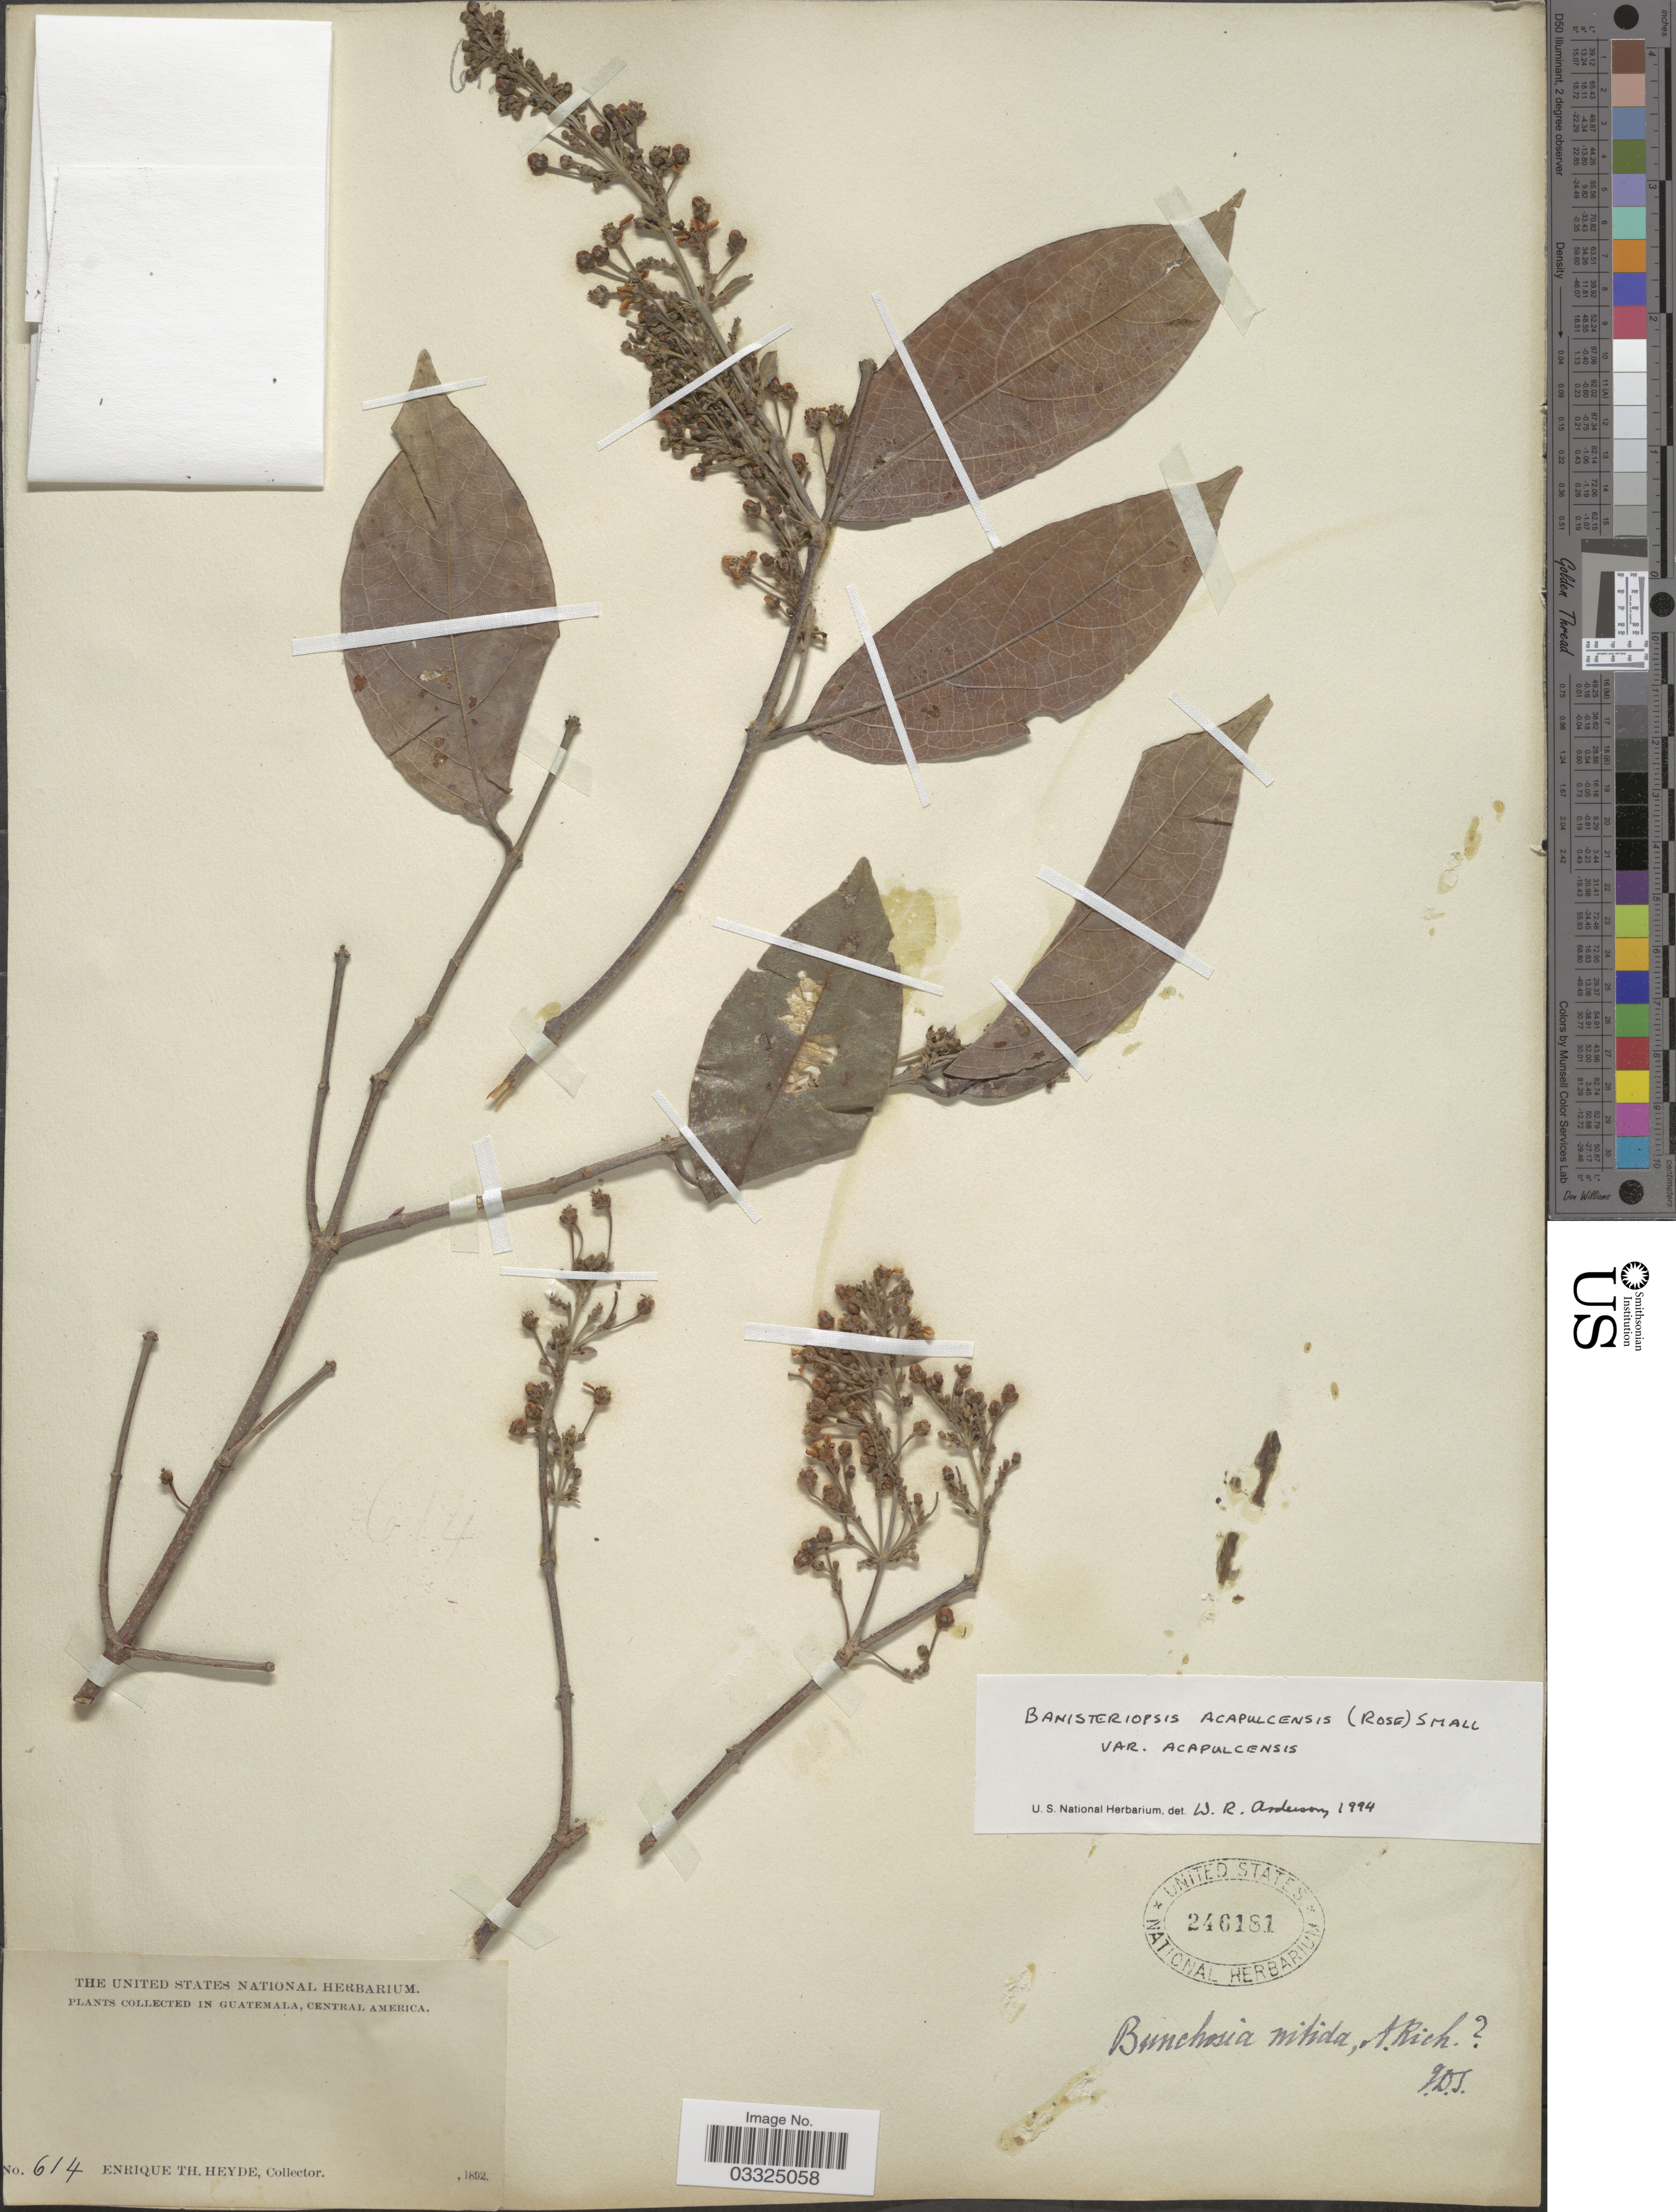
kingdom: Plantae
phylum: Tracheophyta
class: Magnoliopsida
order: Malpighiales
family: Malpighiaceae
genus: Bronwenia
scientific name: Bronwenia acapulcensis var. acapulcensis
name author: (Rose) W.R. Anderson & C. Davis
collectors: E. T. Heyde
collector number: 614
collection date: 1892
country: Guatemala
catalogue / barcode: US 246181